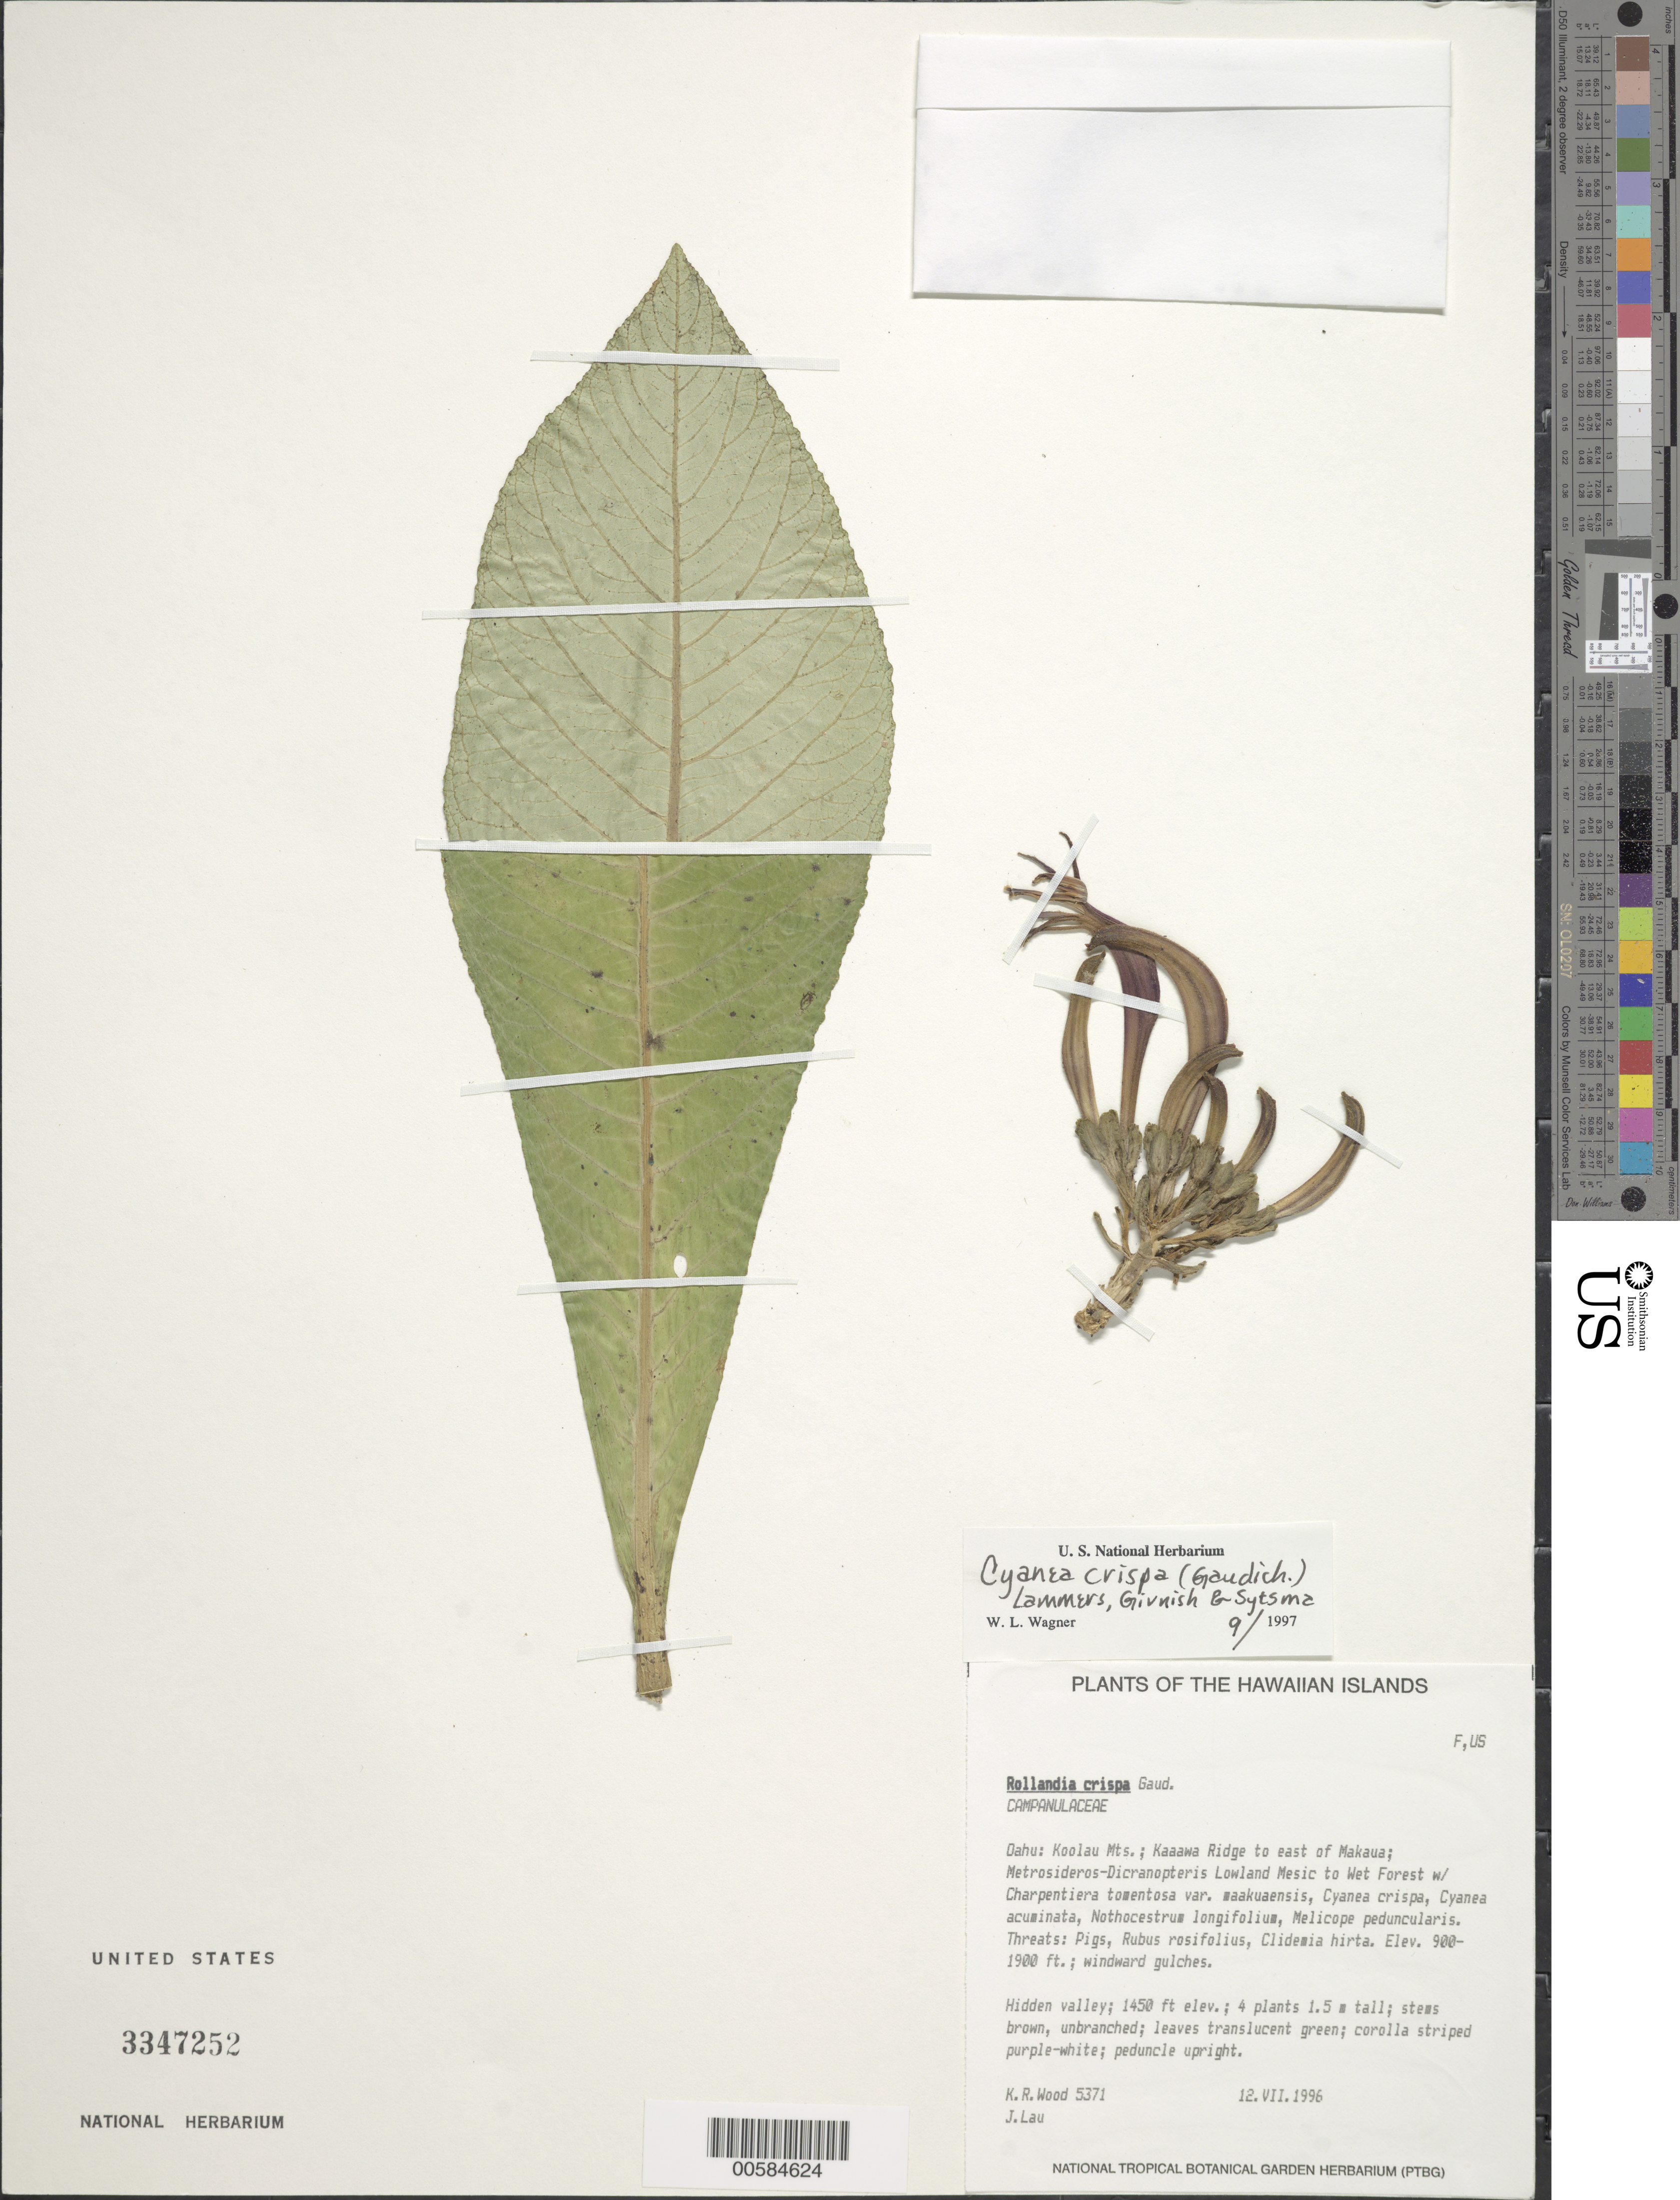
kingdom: Plantae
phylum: Tracheophyta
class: Magnoliopsida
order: Asterales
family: Campanulaceae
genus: Cyanea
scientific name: Cyanea crispa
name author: (Gaudich.) Lammers et al.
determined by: Wagner, W. L., (BOT), Smithsonian Institution - National Museum of Natural History (UNITED STATES)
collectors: K. R. Wood & J. Lau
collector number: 5371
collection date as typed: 12 Jul 1996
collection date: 1996-07-12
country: United States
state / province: Hawaii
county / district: Honolulu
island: Oahu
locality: Koolau Mts; Kaaawa Ridge to E of Makaua.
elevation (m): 442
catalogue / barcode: US 3347252